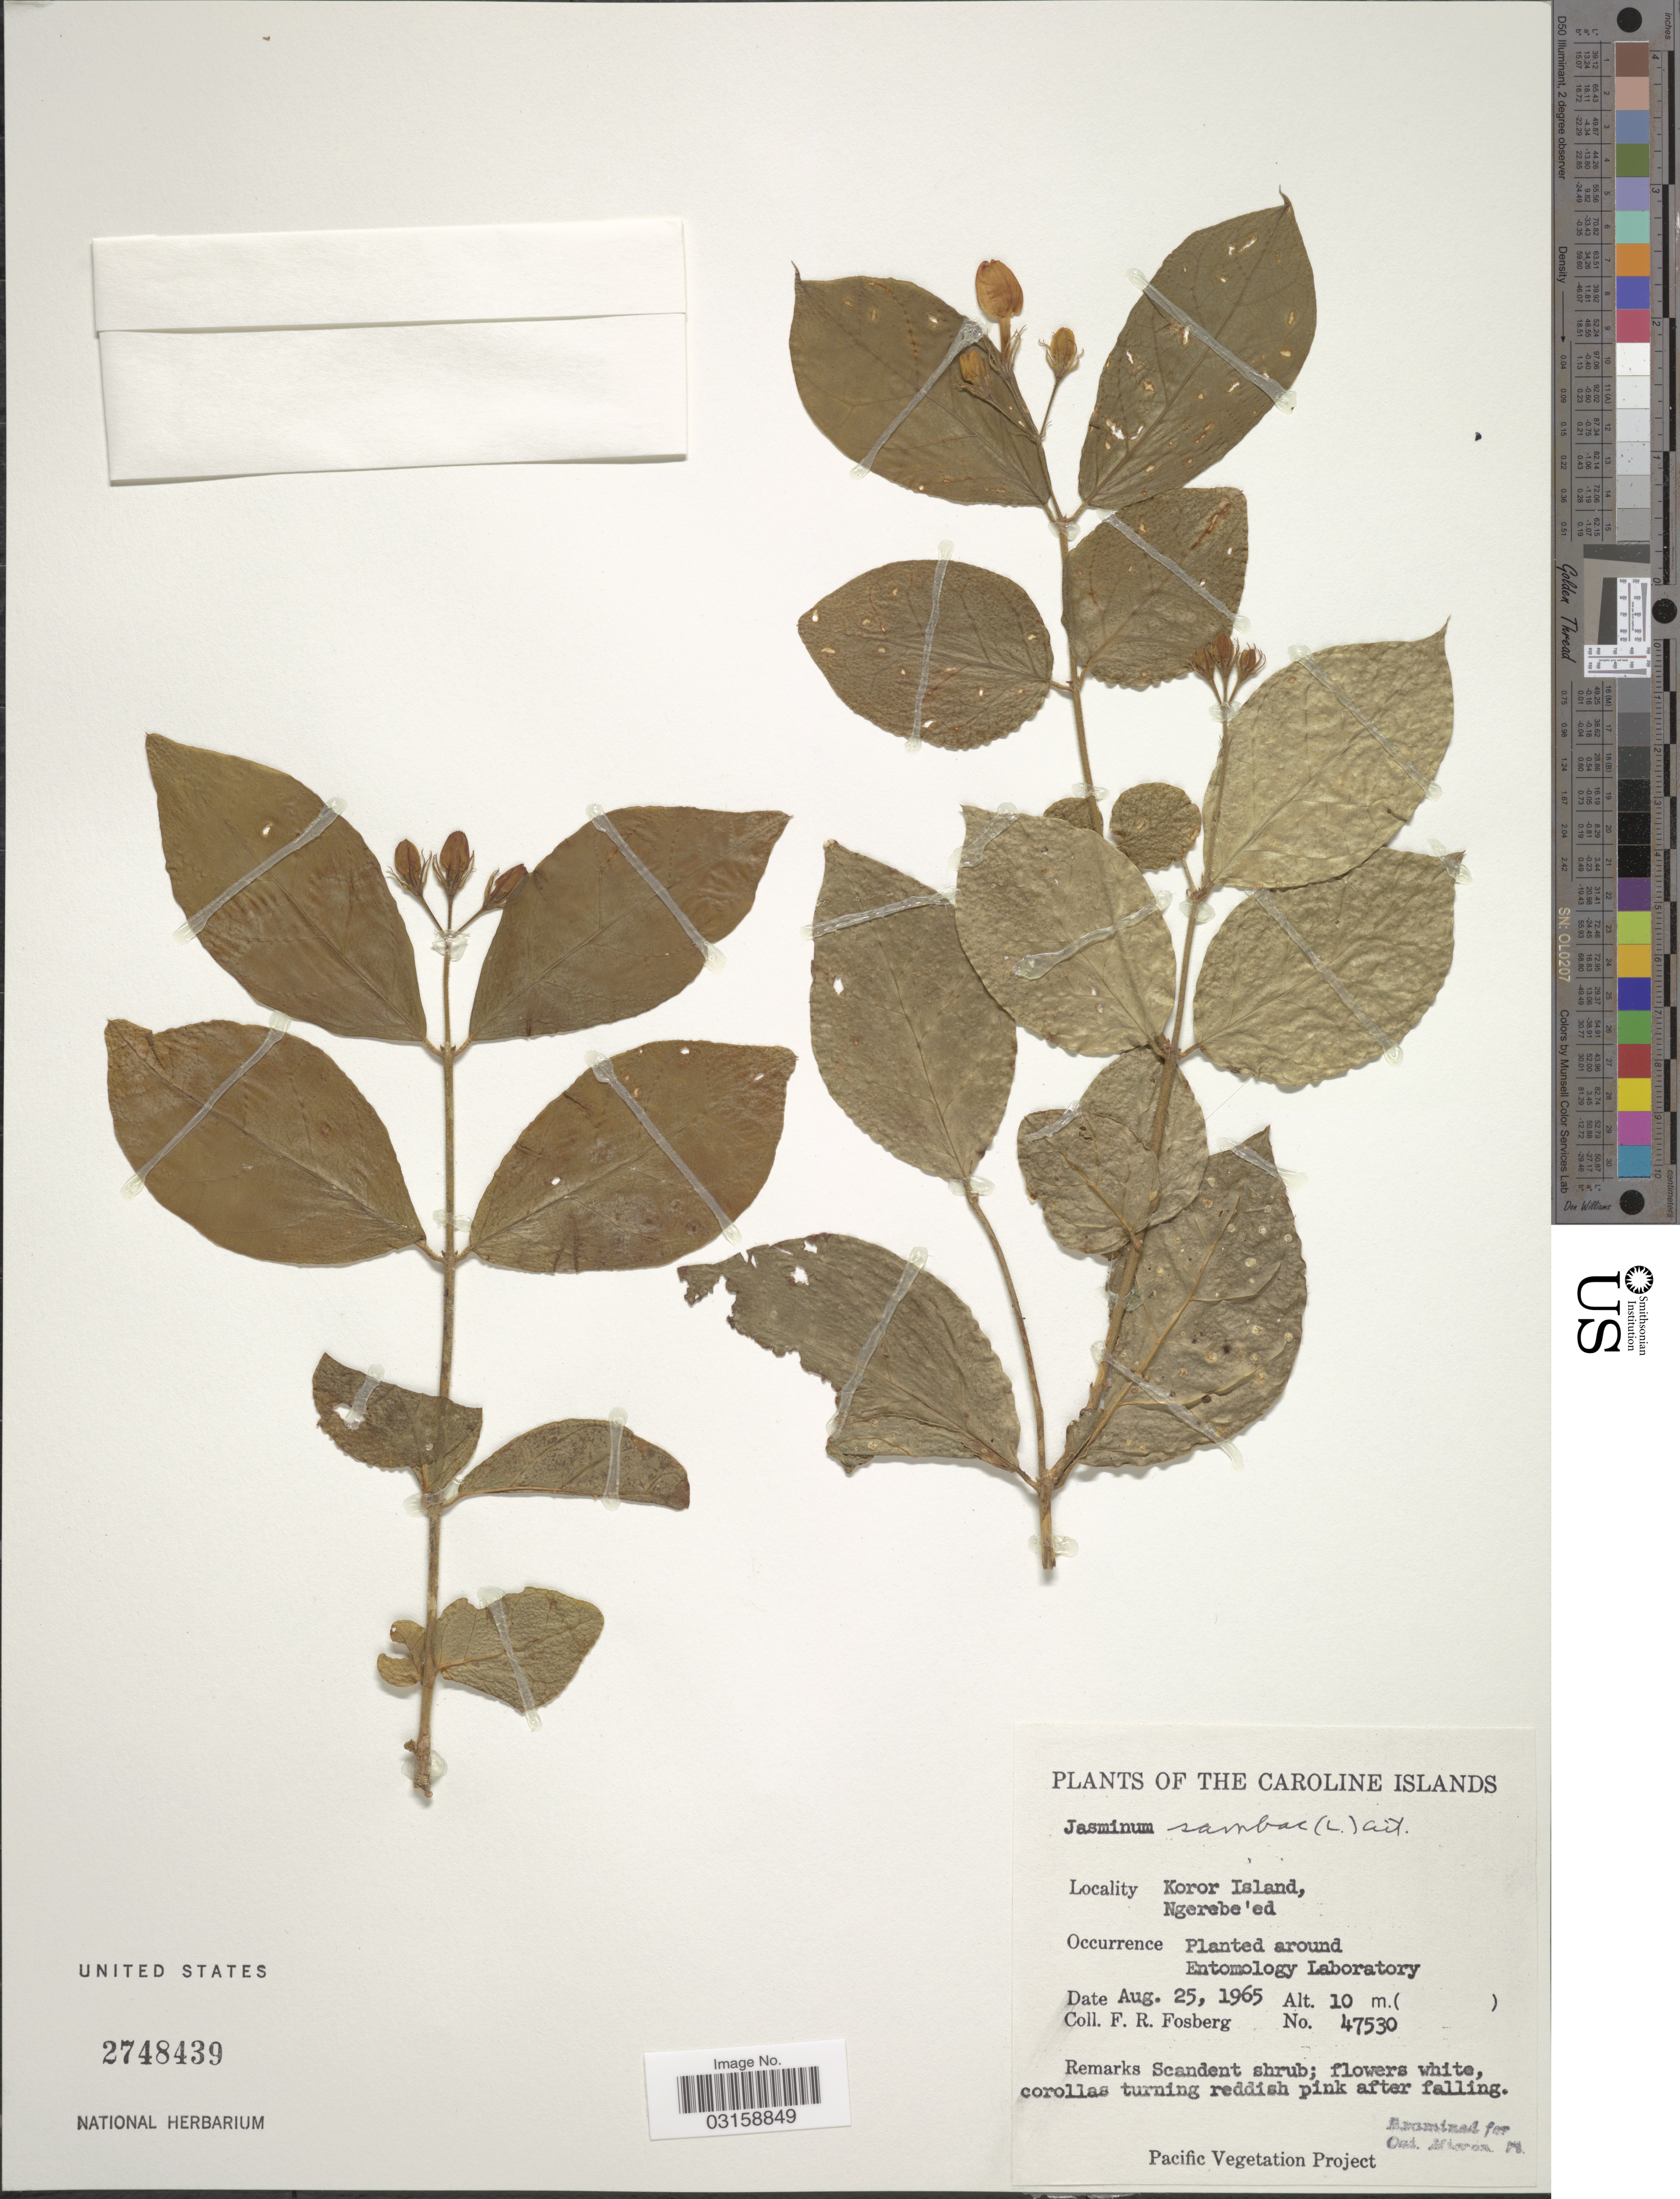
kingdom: Plantae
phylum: Tracheophyta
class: Magnoliopsida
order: Lamiales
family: Oleaceae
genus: Jasminum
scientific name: Jasminum sambac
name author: (L.) Aiton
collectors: F. R. Fosberg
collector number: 47530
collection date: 1965-08-25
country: Palau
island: Oreor [Koror]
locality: Caroline Islands. Koror Island, Ngerebe'ed. Around Entomology Laboratory.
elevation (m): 10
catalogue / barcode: US 2748439